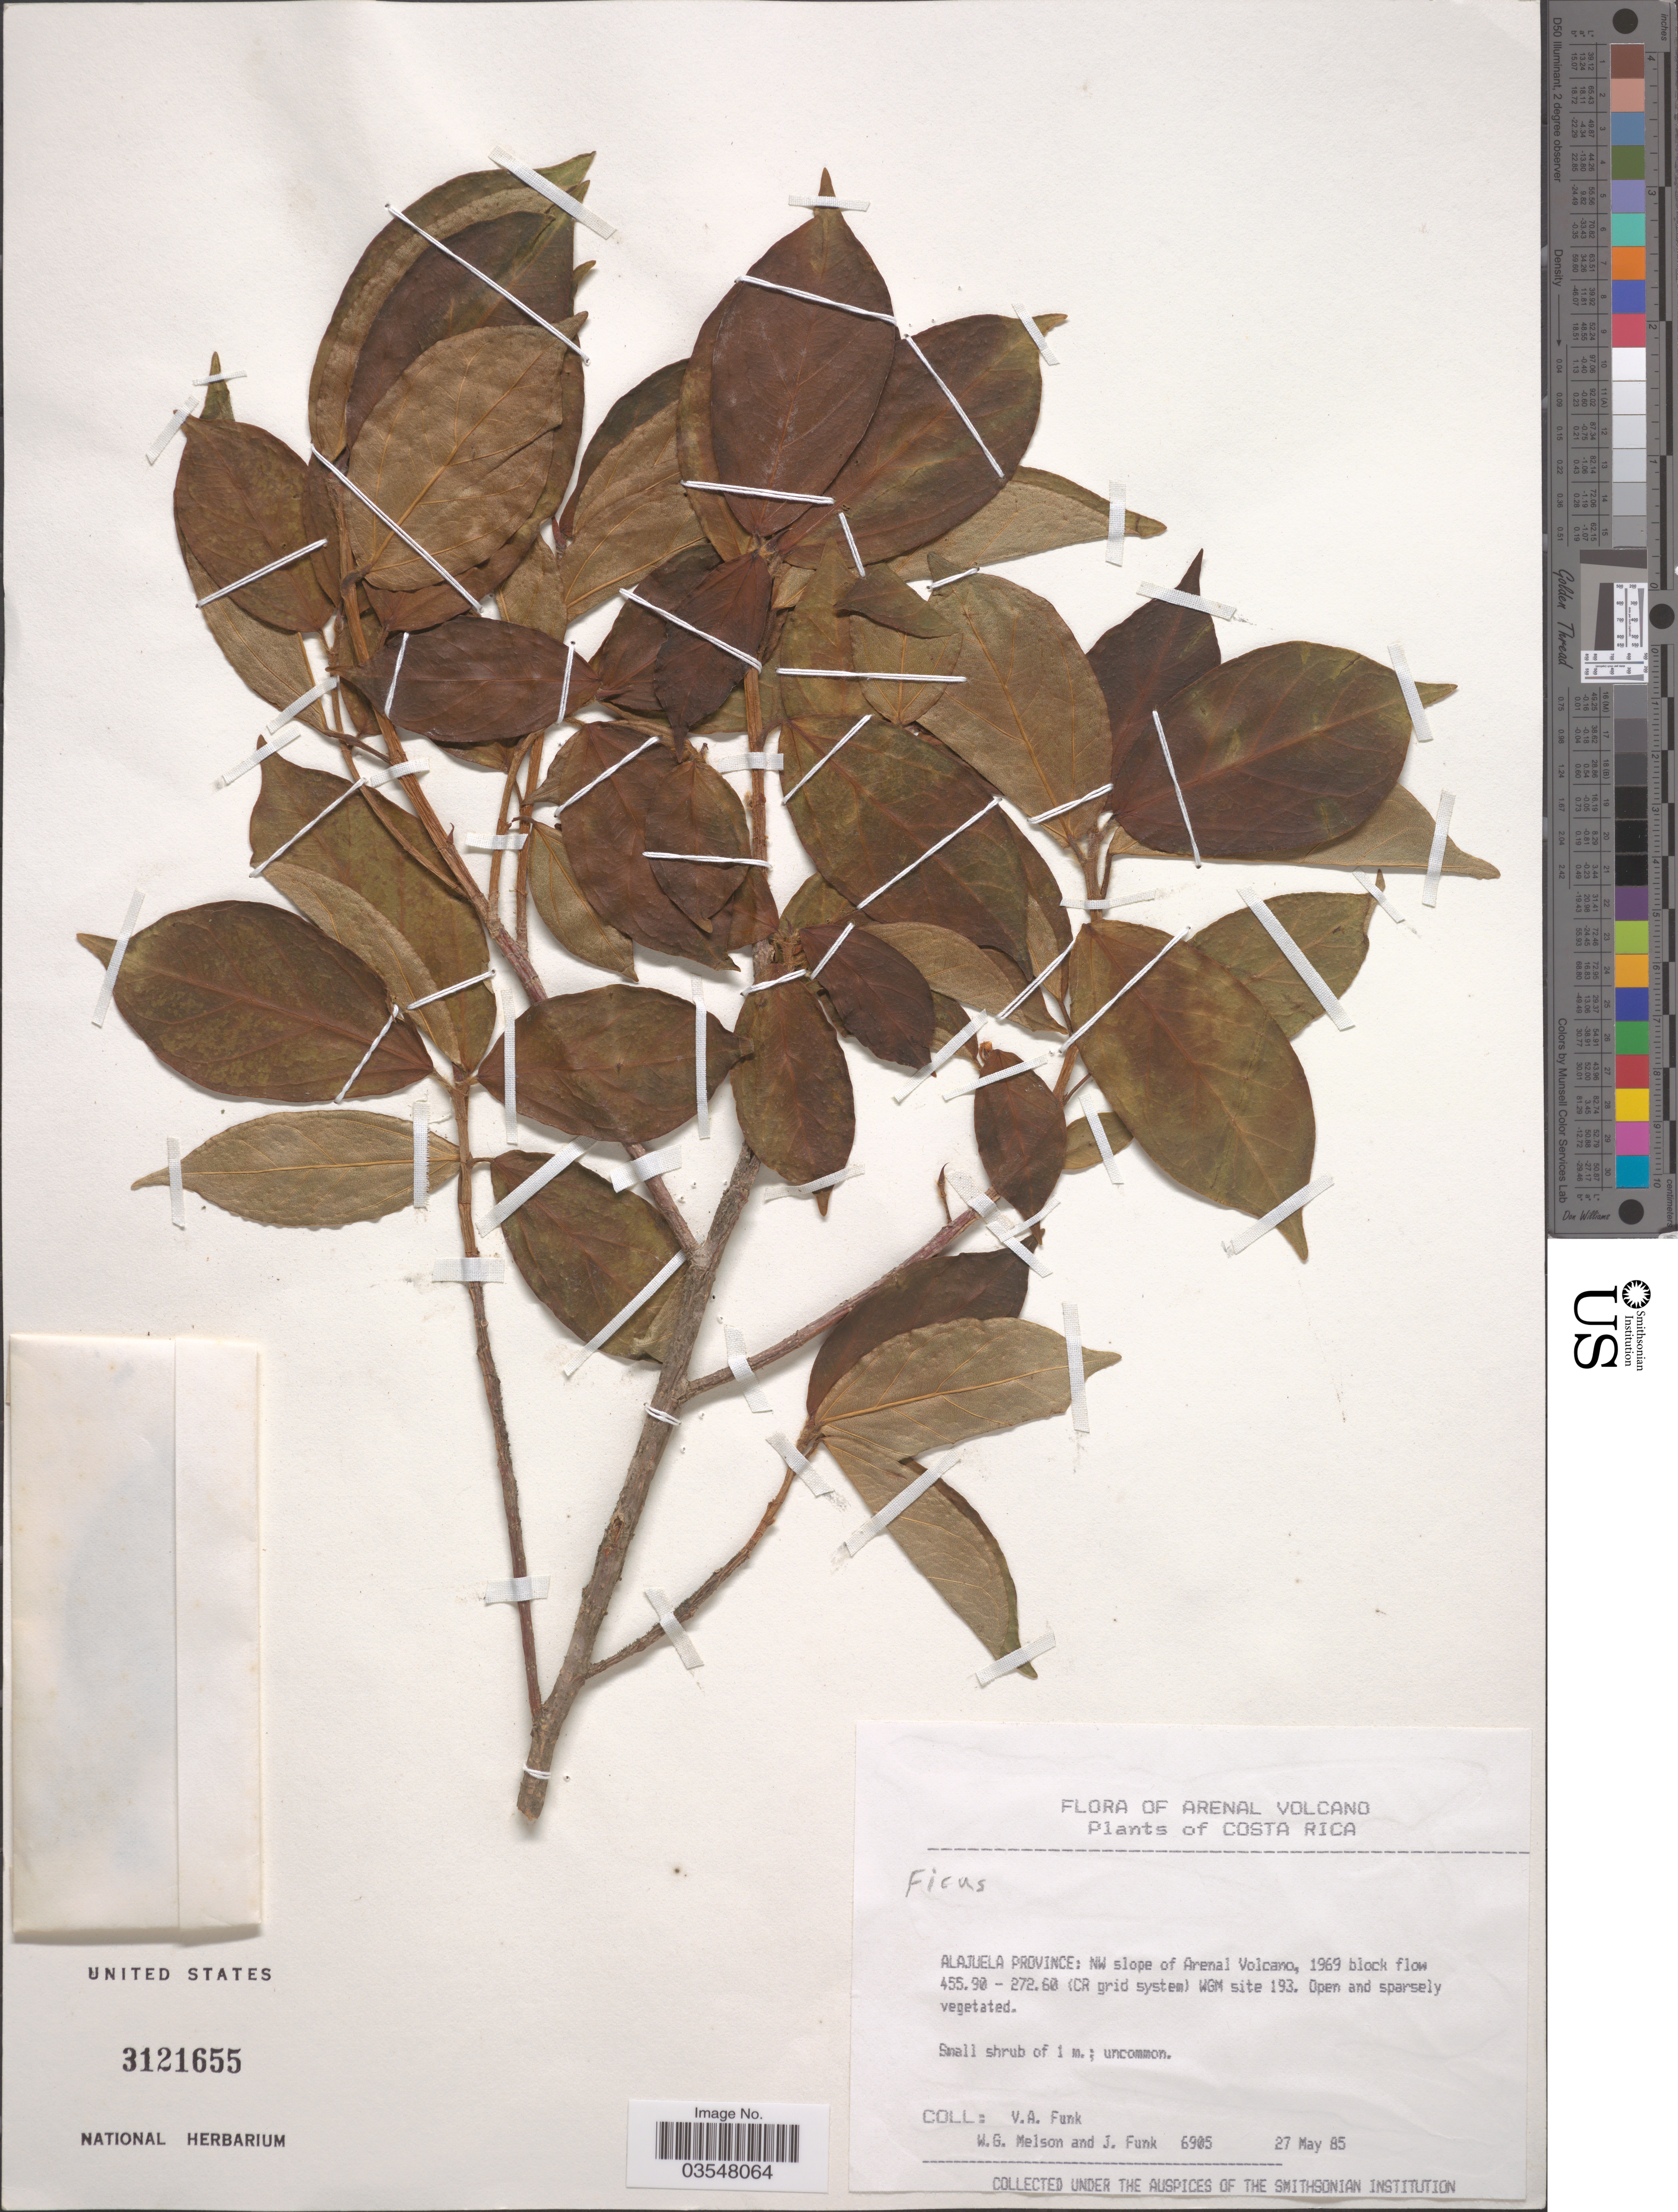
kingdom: Plantae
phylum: Tracheophyta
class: Magnoliopsida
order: Rosales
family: Moraceae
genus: Ficus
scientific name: Ficus colubrinae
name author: Standl.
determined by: Mitidieri, Nicole, (WIS), University of Wisconsin - Madison (UNITED STATES)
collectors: V. Funk, W. Melson & J. Funk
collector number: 6905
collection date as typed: Transcribed d/m/y: 27/5/85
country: Costa Rica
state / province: Alajuela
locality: Arenal Volcano. NW slope of Arenal Volcano, 1969 block flow 455.90 - 272.60 (CR grid system) WGW site 193.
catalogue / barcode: US 3121655